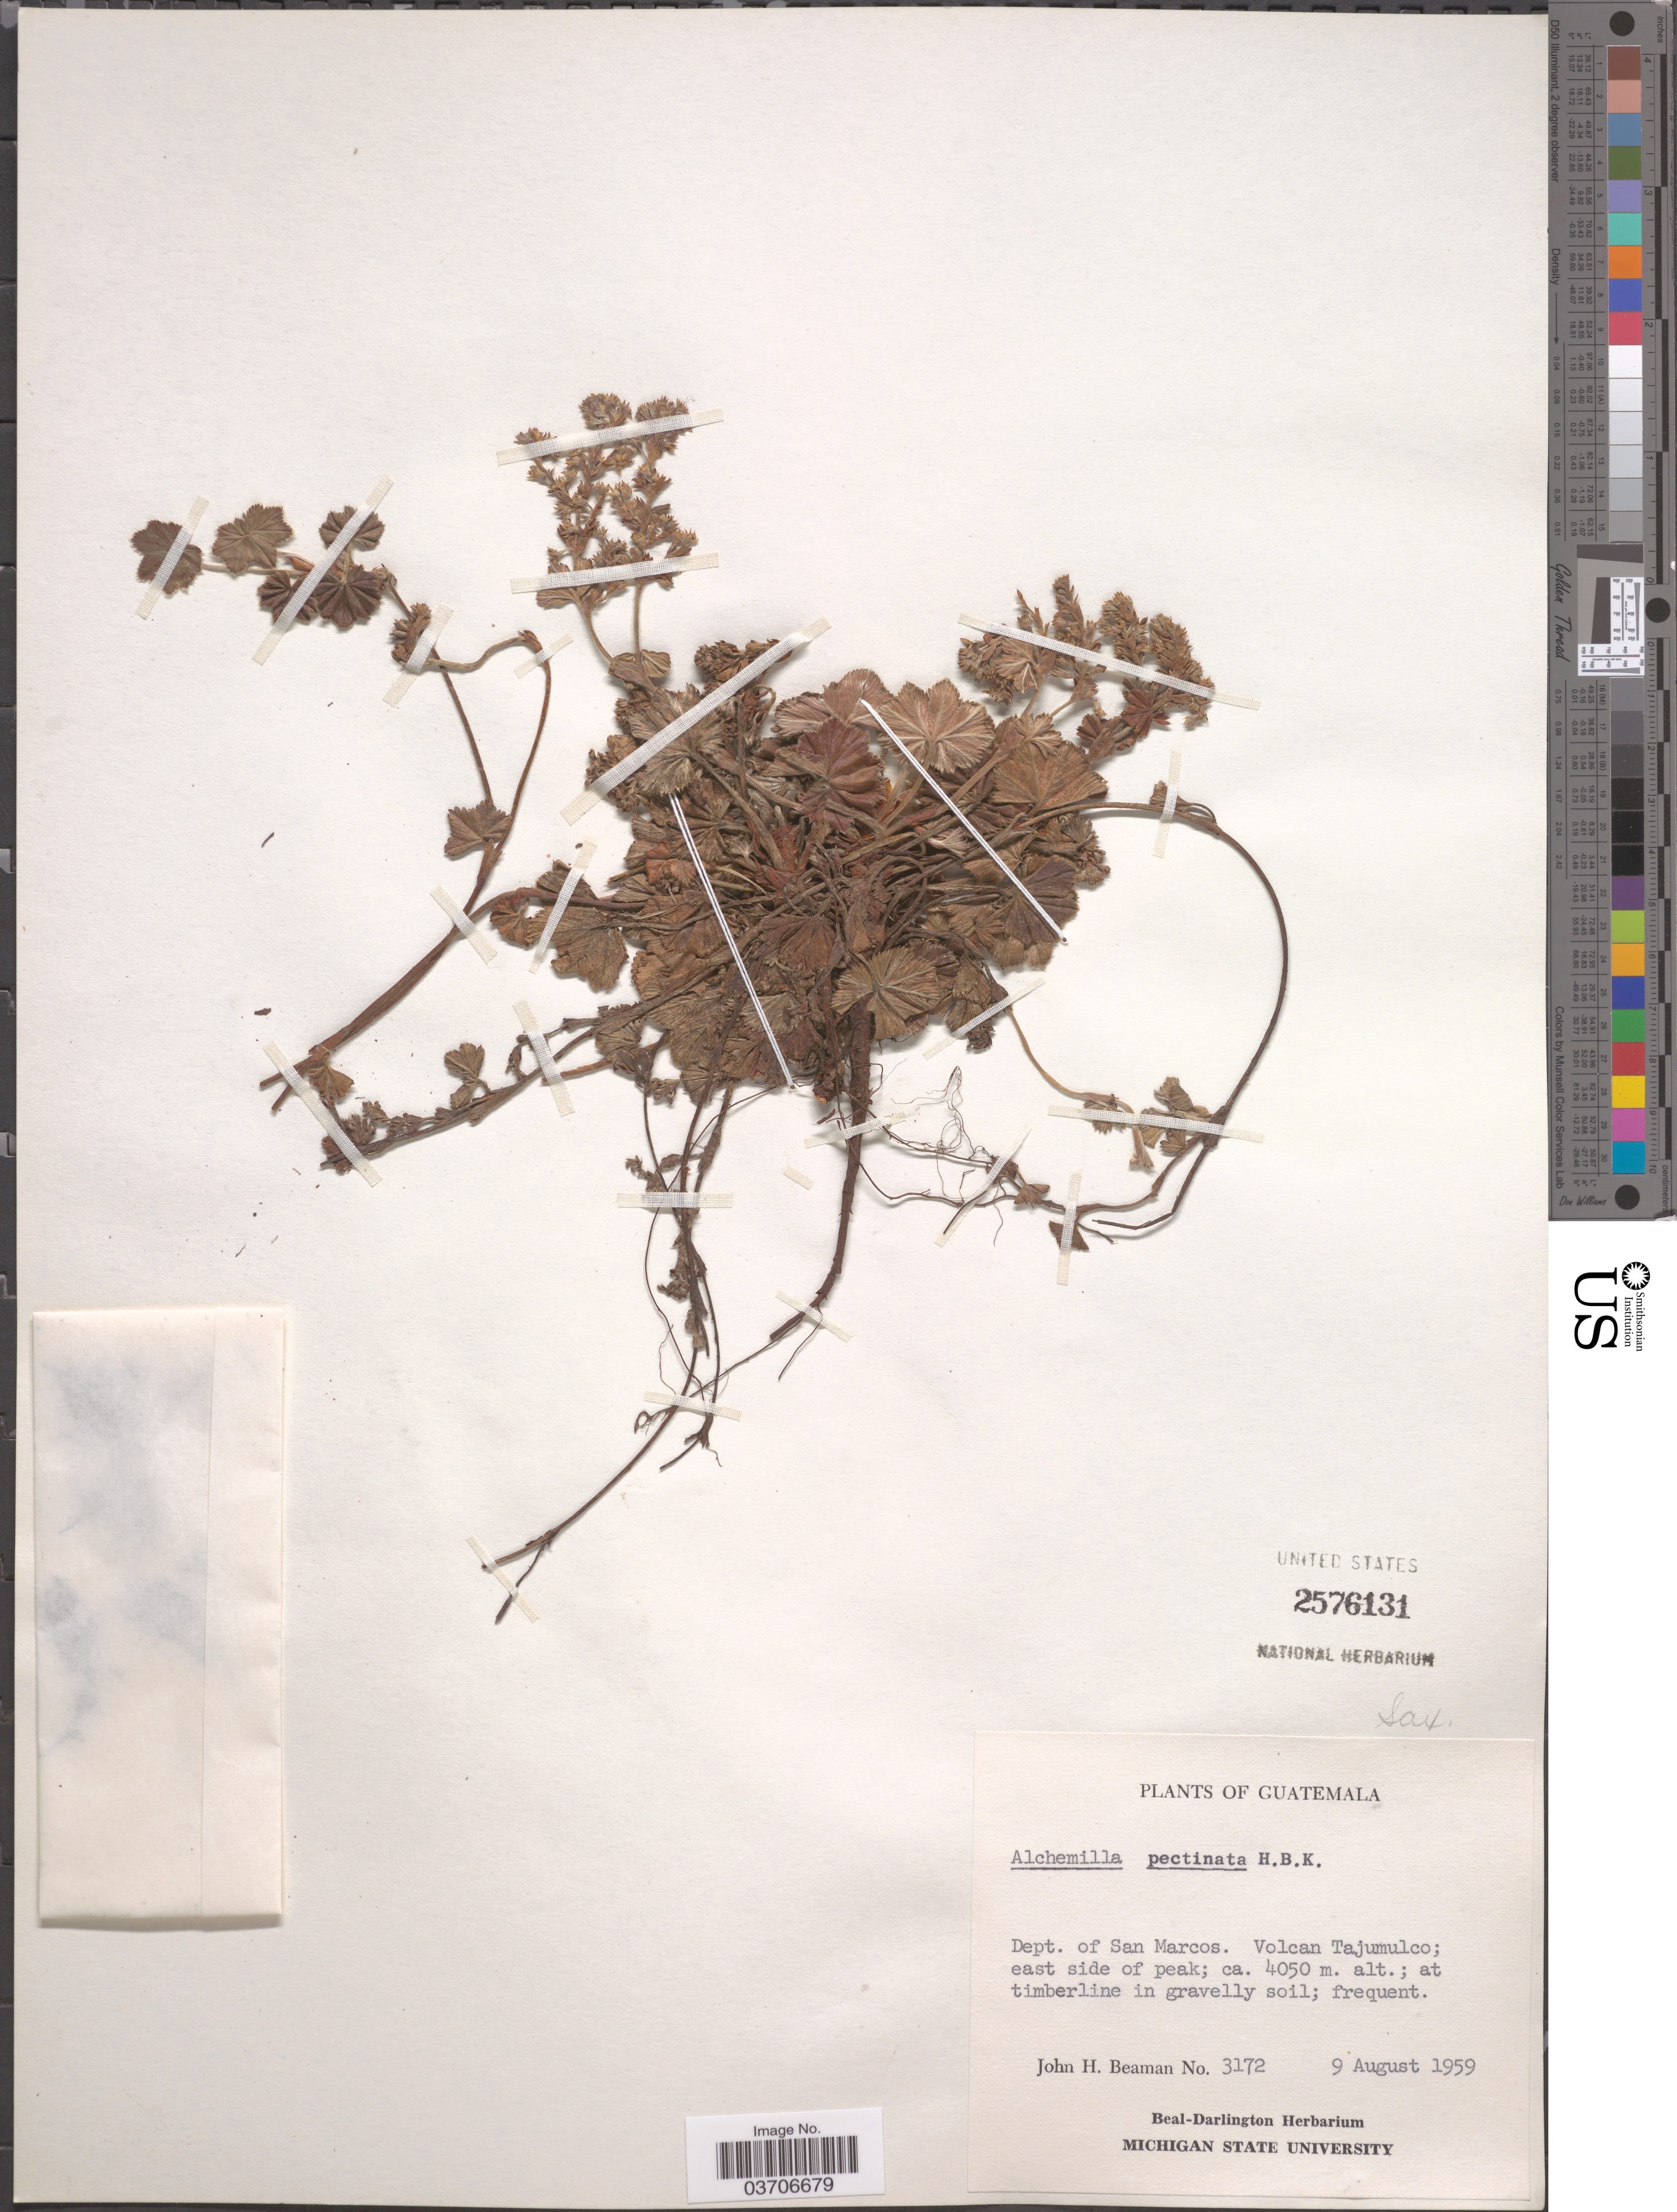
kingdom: Plantae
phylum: Tracheophyta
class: Magnoliopsida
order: Rosales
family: Rosaceae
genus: Lachemilla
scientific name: Lachemilla pectinata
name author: (Kunth) Rothm.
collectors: J. H. Beaman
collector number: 3172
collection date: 1959-08-09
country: Guatemala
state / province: San Marcos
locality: Dept. of San Marcos. Volcan Tajumulco; east side of peak.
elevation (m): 4050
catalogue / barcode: US 2576131